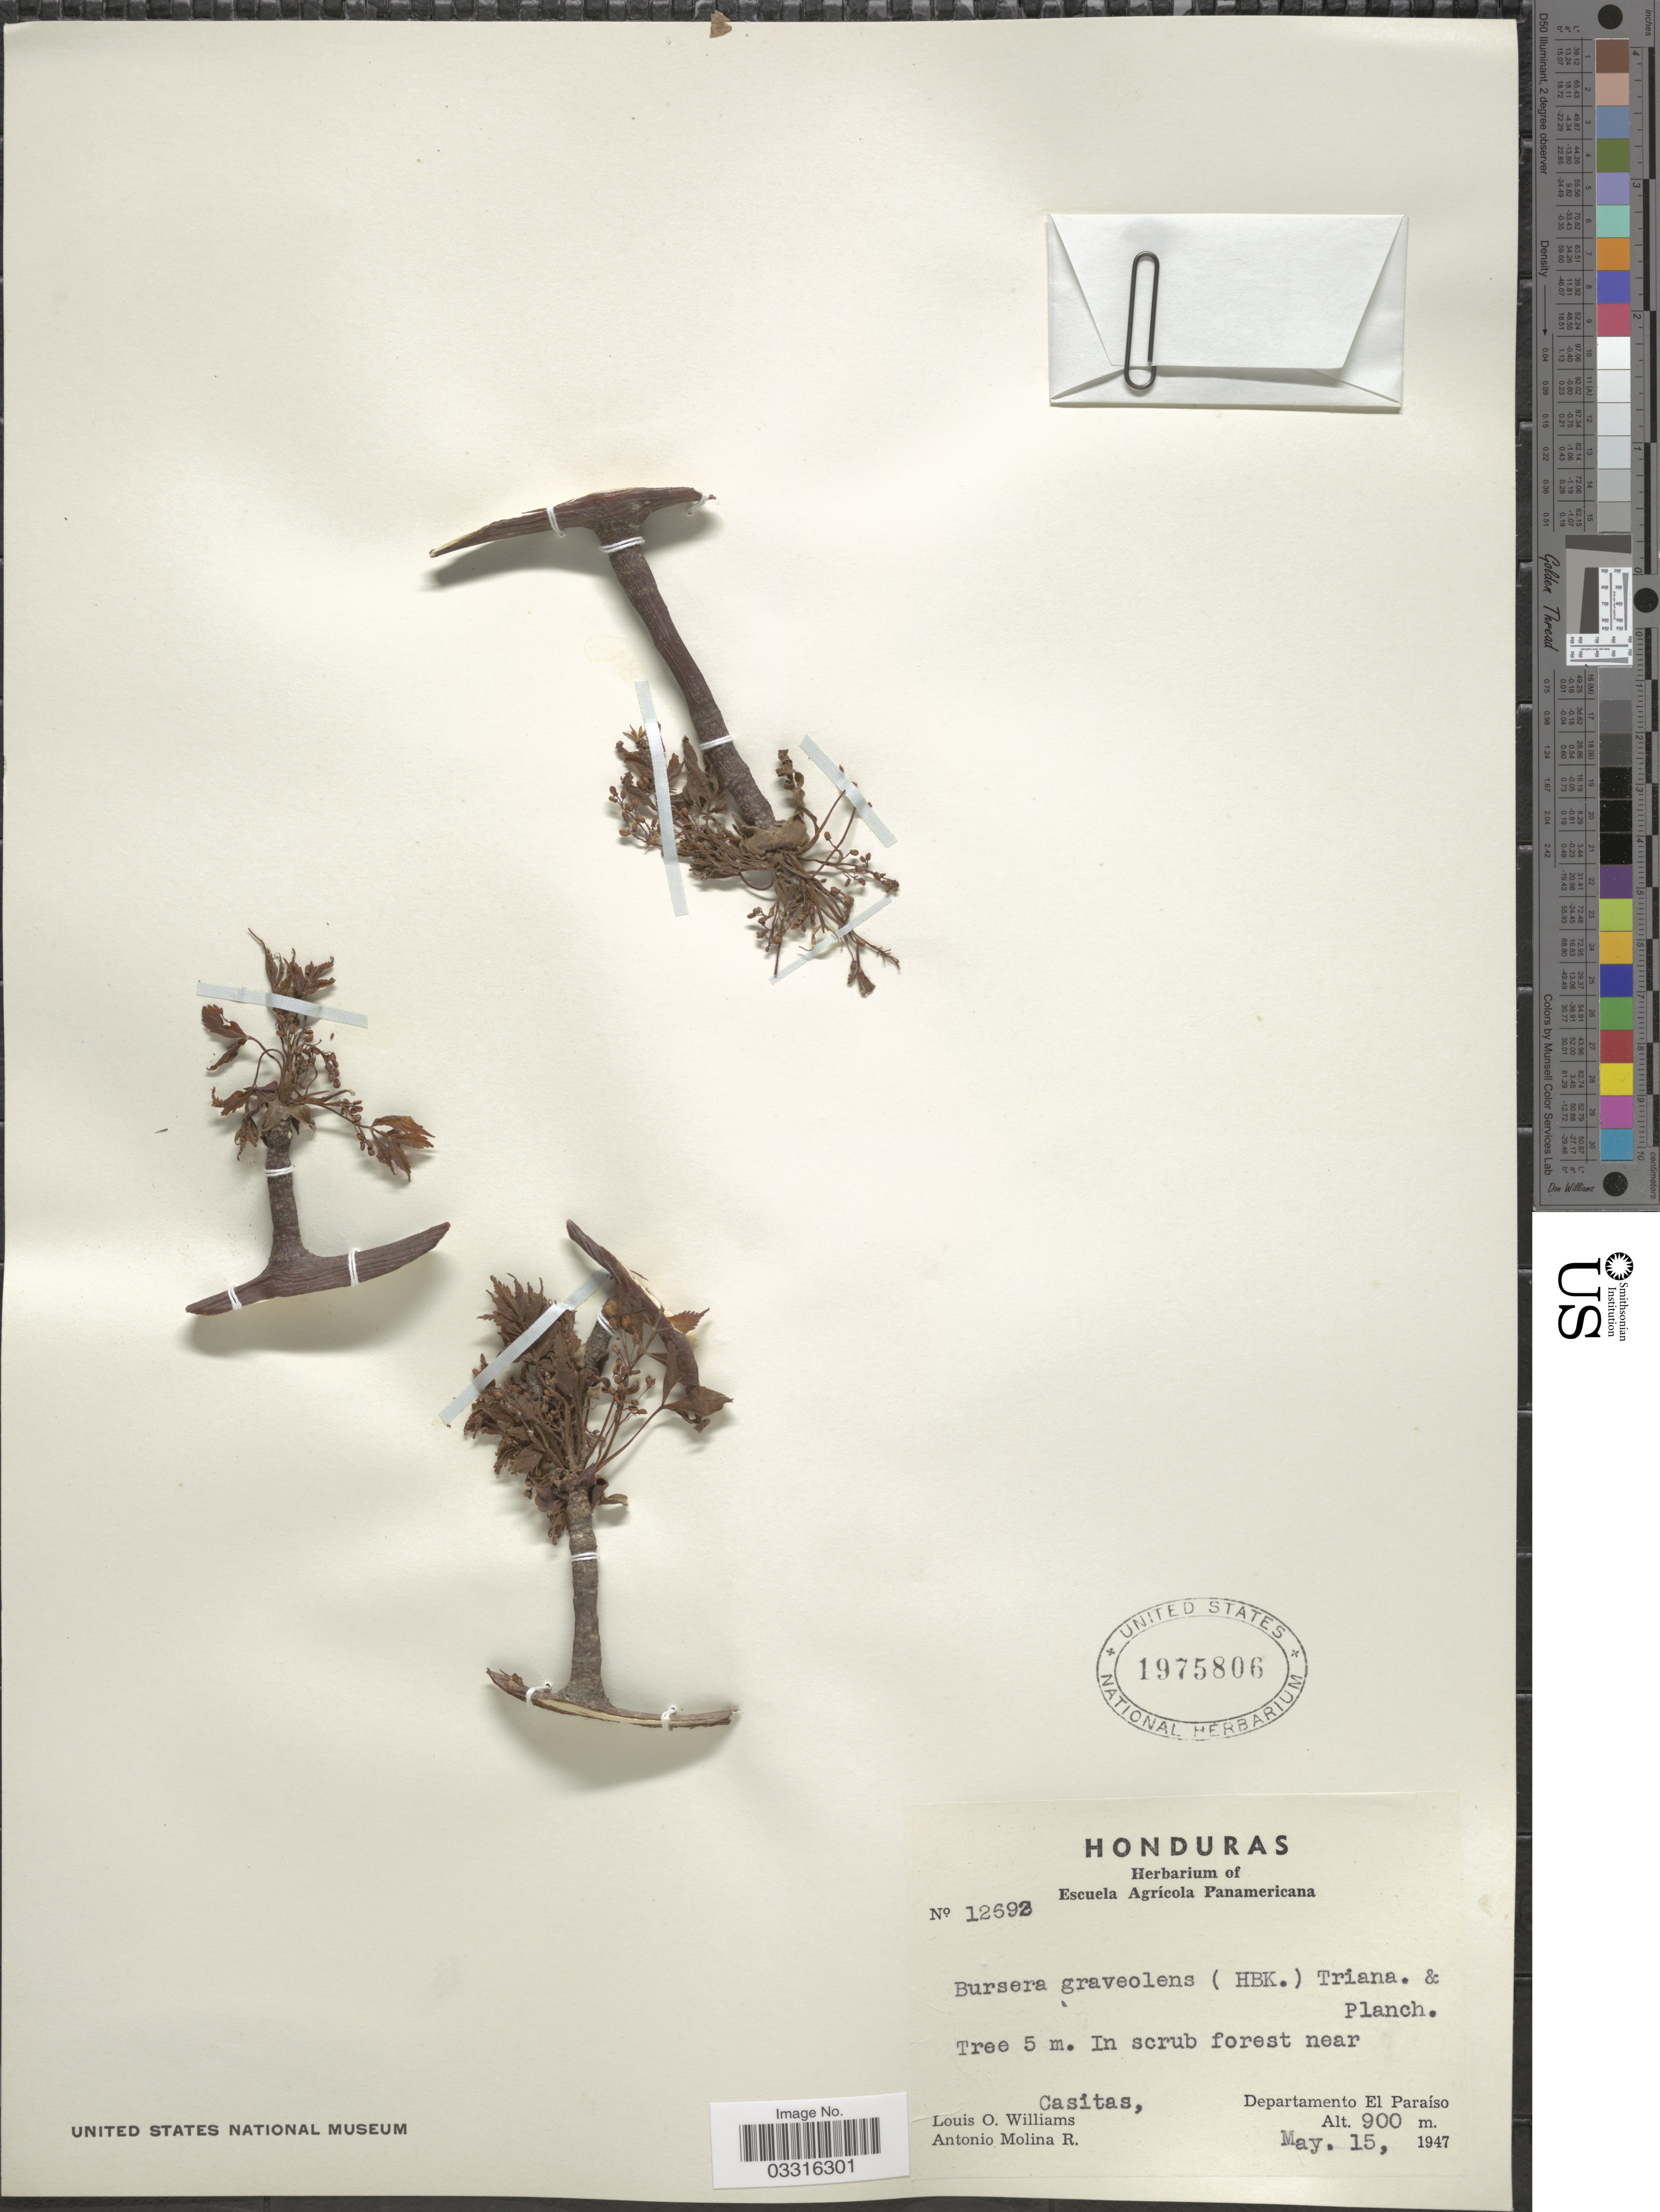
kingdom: Plantae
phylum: Tracheophyta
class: Magnoliopsida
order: Sapindales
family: Burseraceae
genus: Bursera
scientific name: Bursera graveolens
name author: (Kunth) Triana & Planch.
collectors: L. O. Williams & A. Molina R.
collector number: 12693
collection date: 1947-05-15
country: Honduras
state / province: El Paraíso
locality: Near Casitas, Departamento El Paraíso.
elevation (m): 900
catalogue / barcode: US 1975806